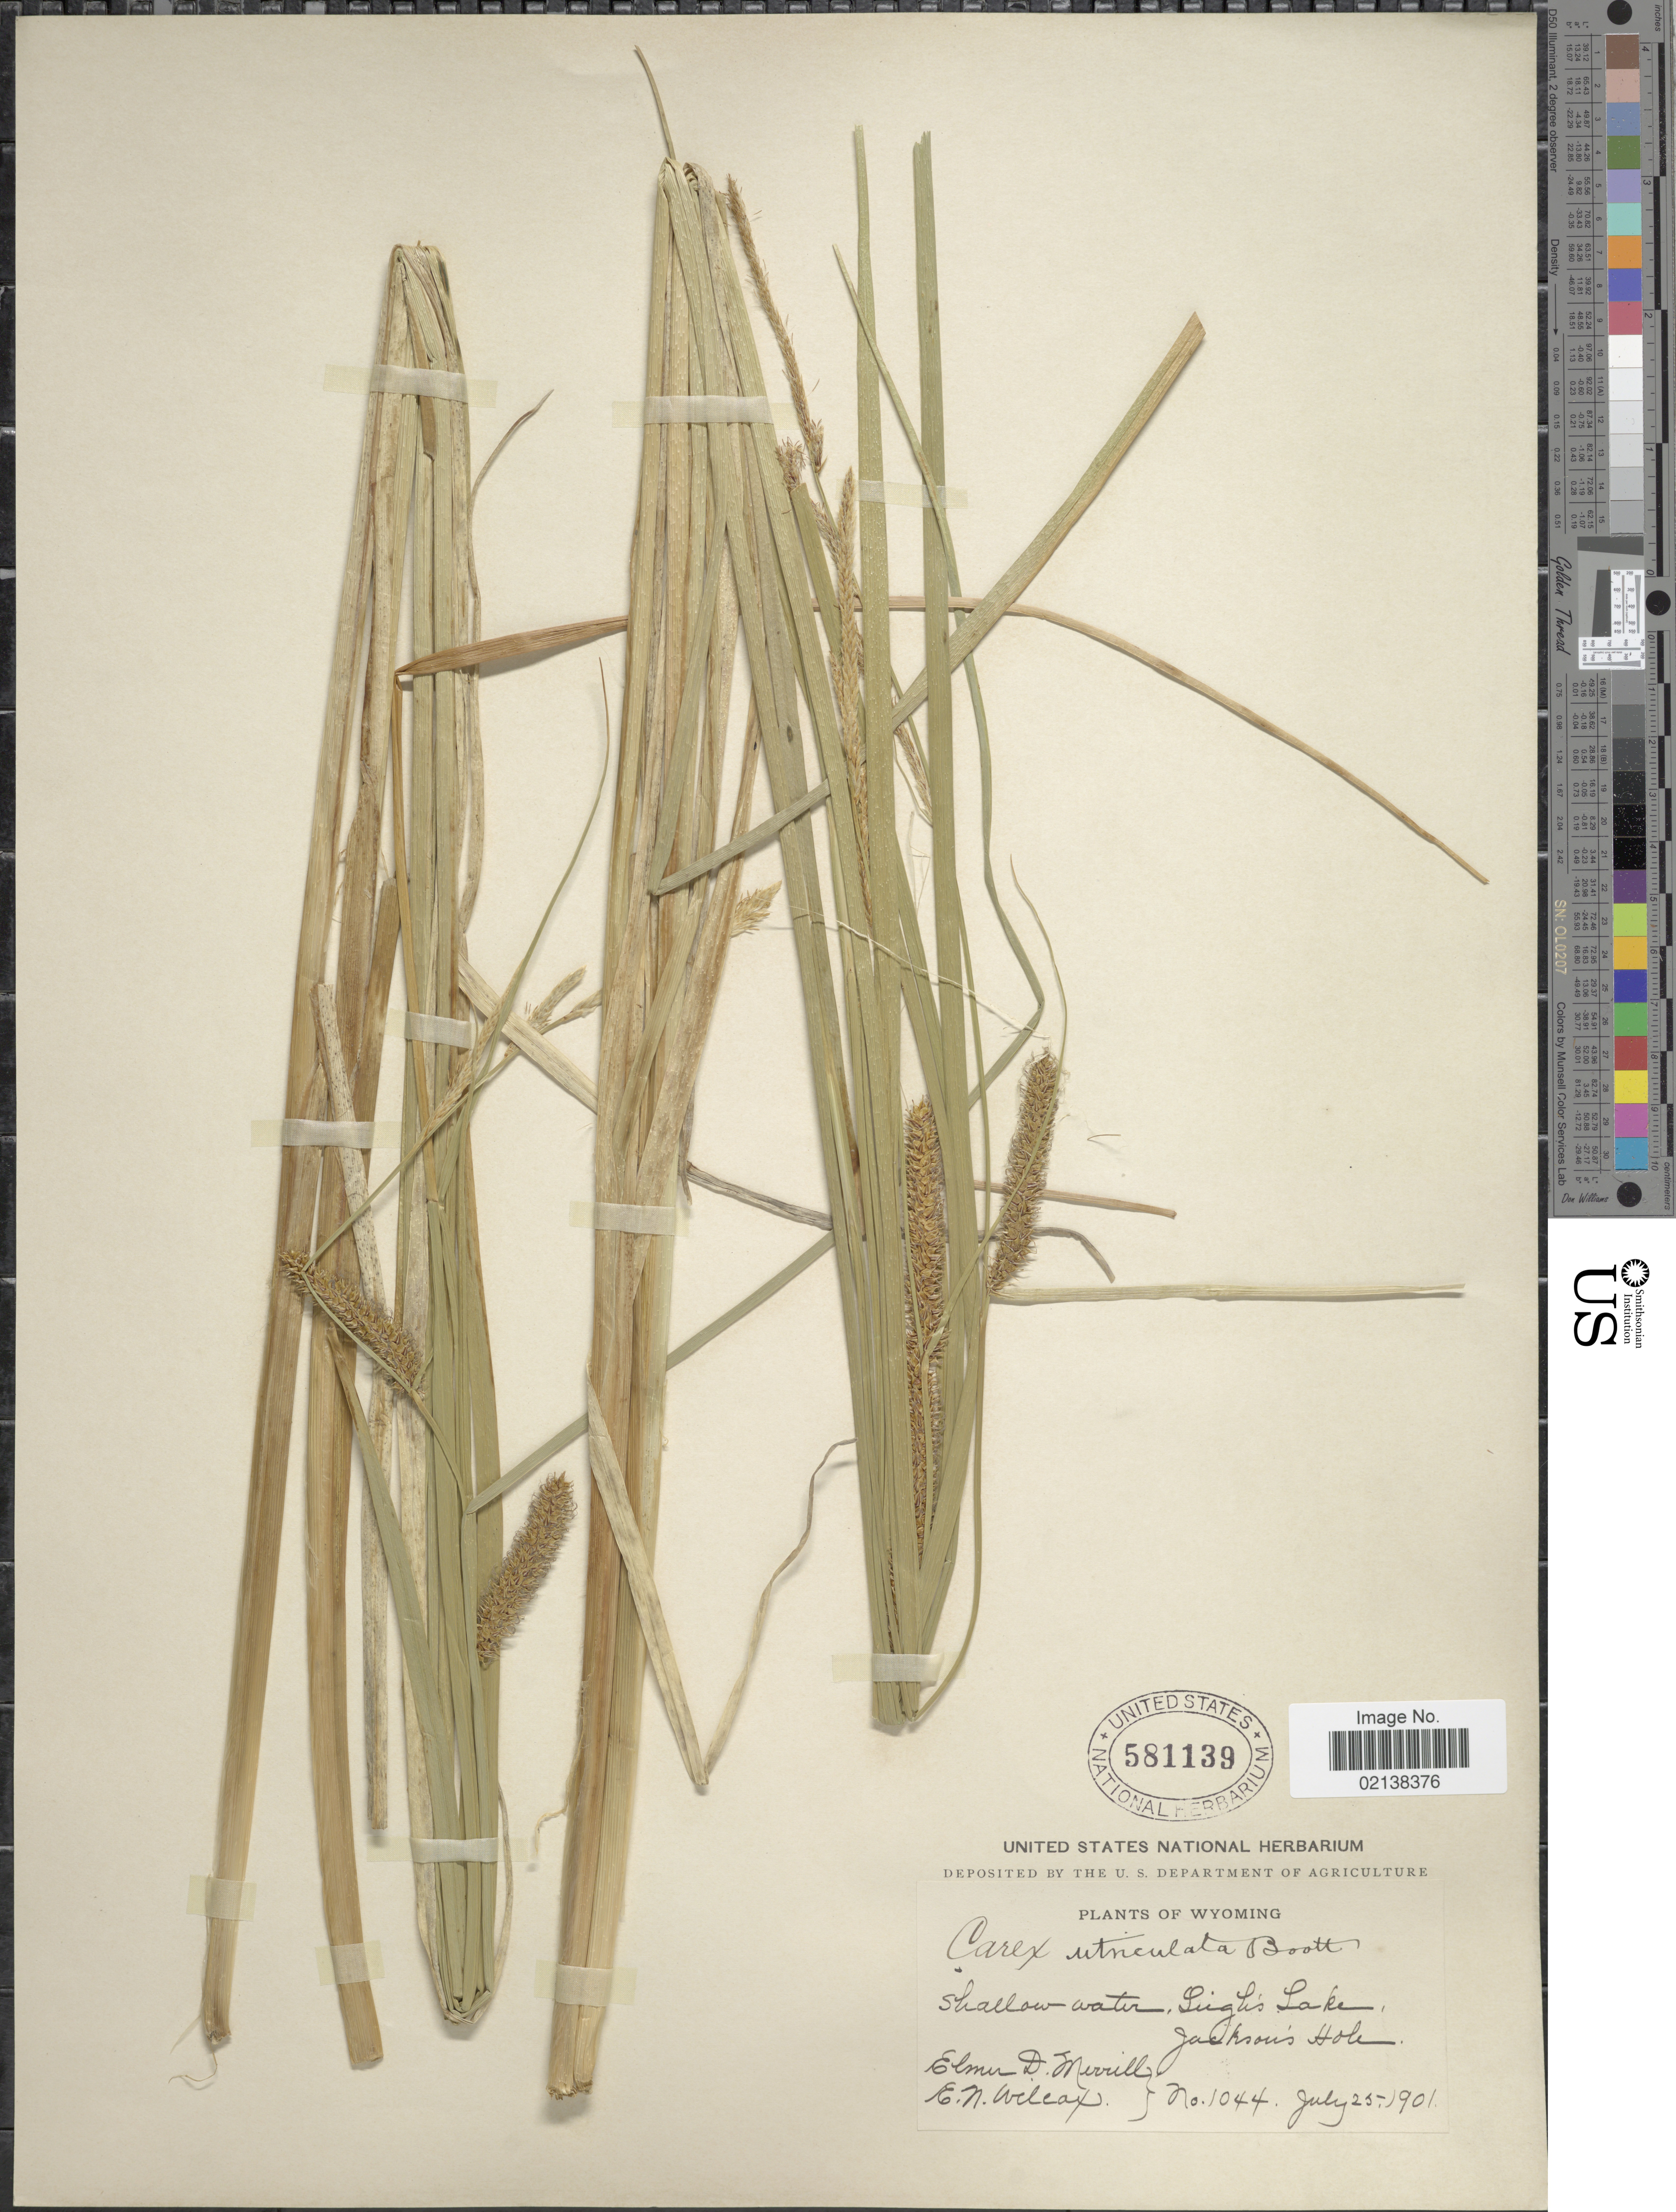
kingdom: Plantae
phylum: Tracheophyta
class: Liliopsida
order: Poales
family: Cyperaceae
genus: Carex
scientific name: Carex utriculata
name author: Boott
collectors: E. D. Merrill & E. Wilcox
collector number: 1044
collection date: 1901-07-25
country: United States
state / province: Wyoming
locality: Shallow water, Luigis Lake, Jackson's Hole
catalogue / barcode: US 581139